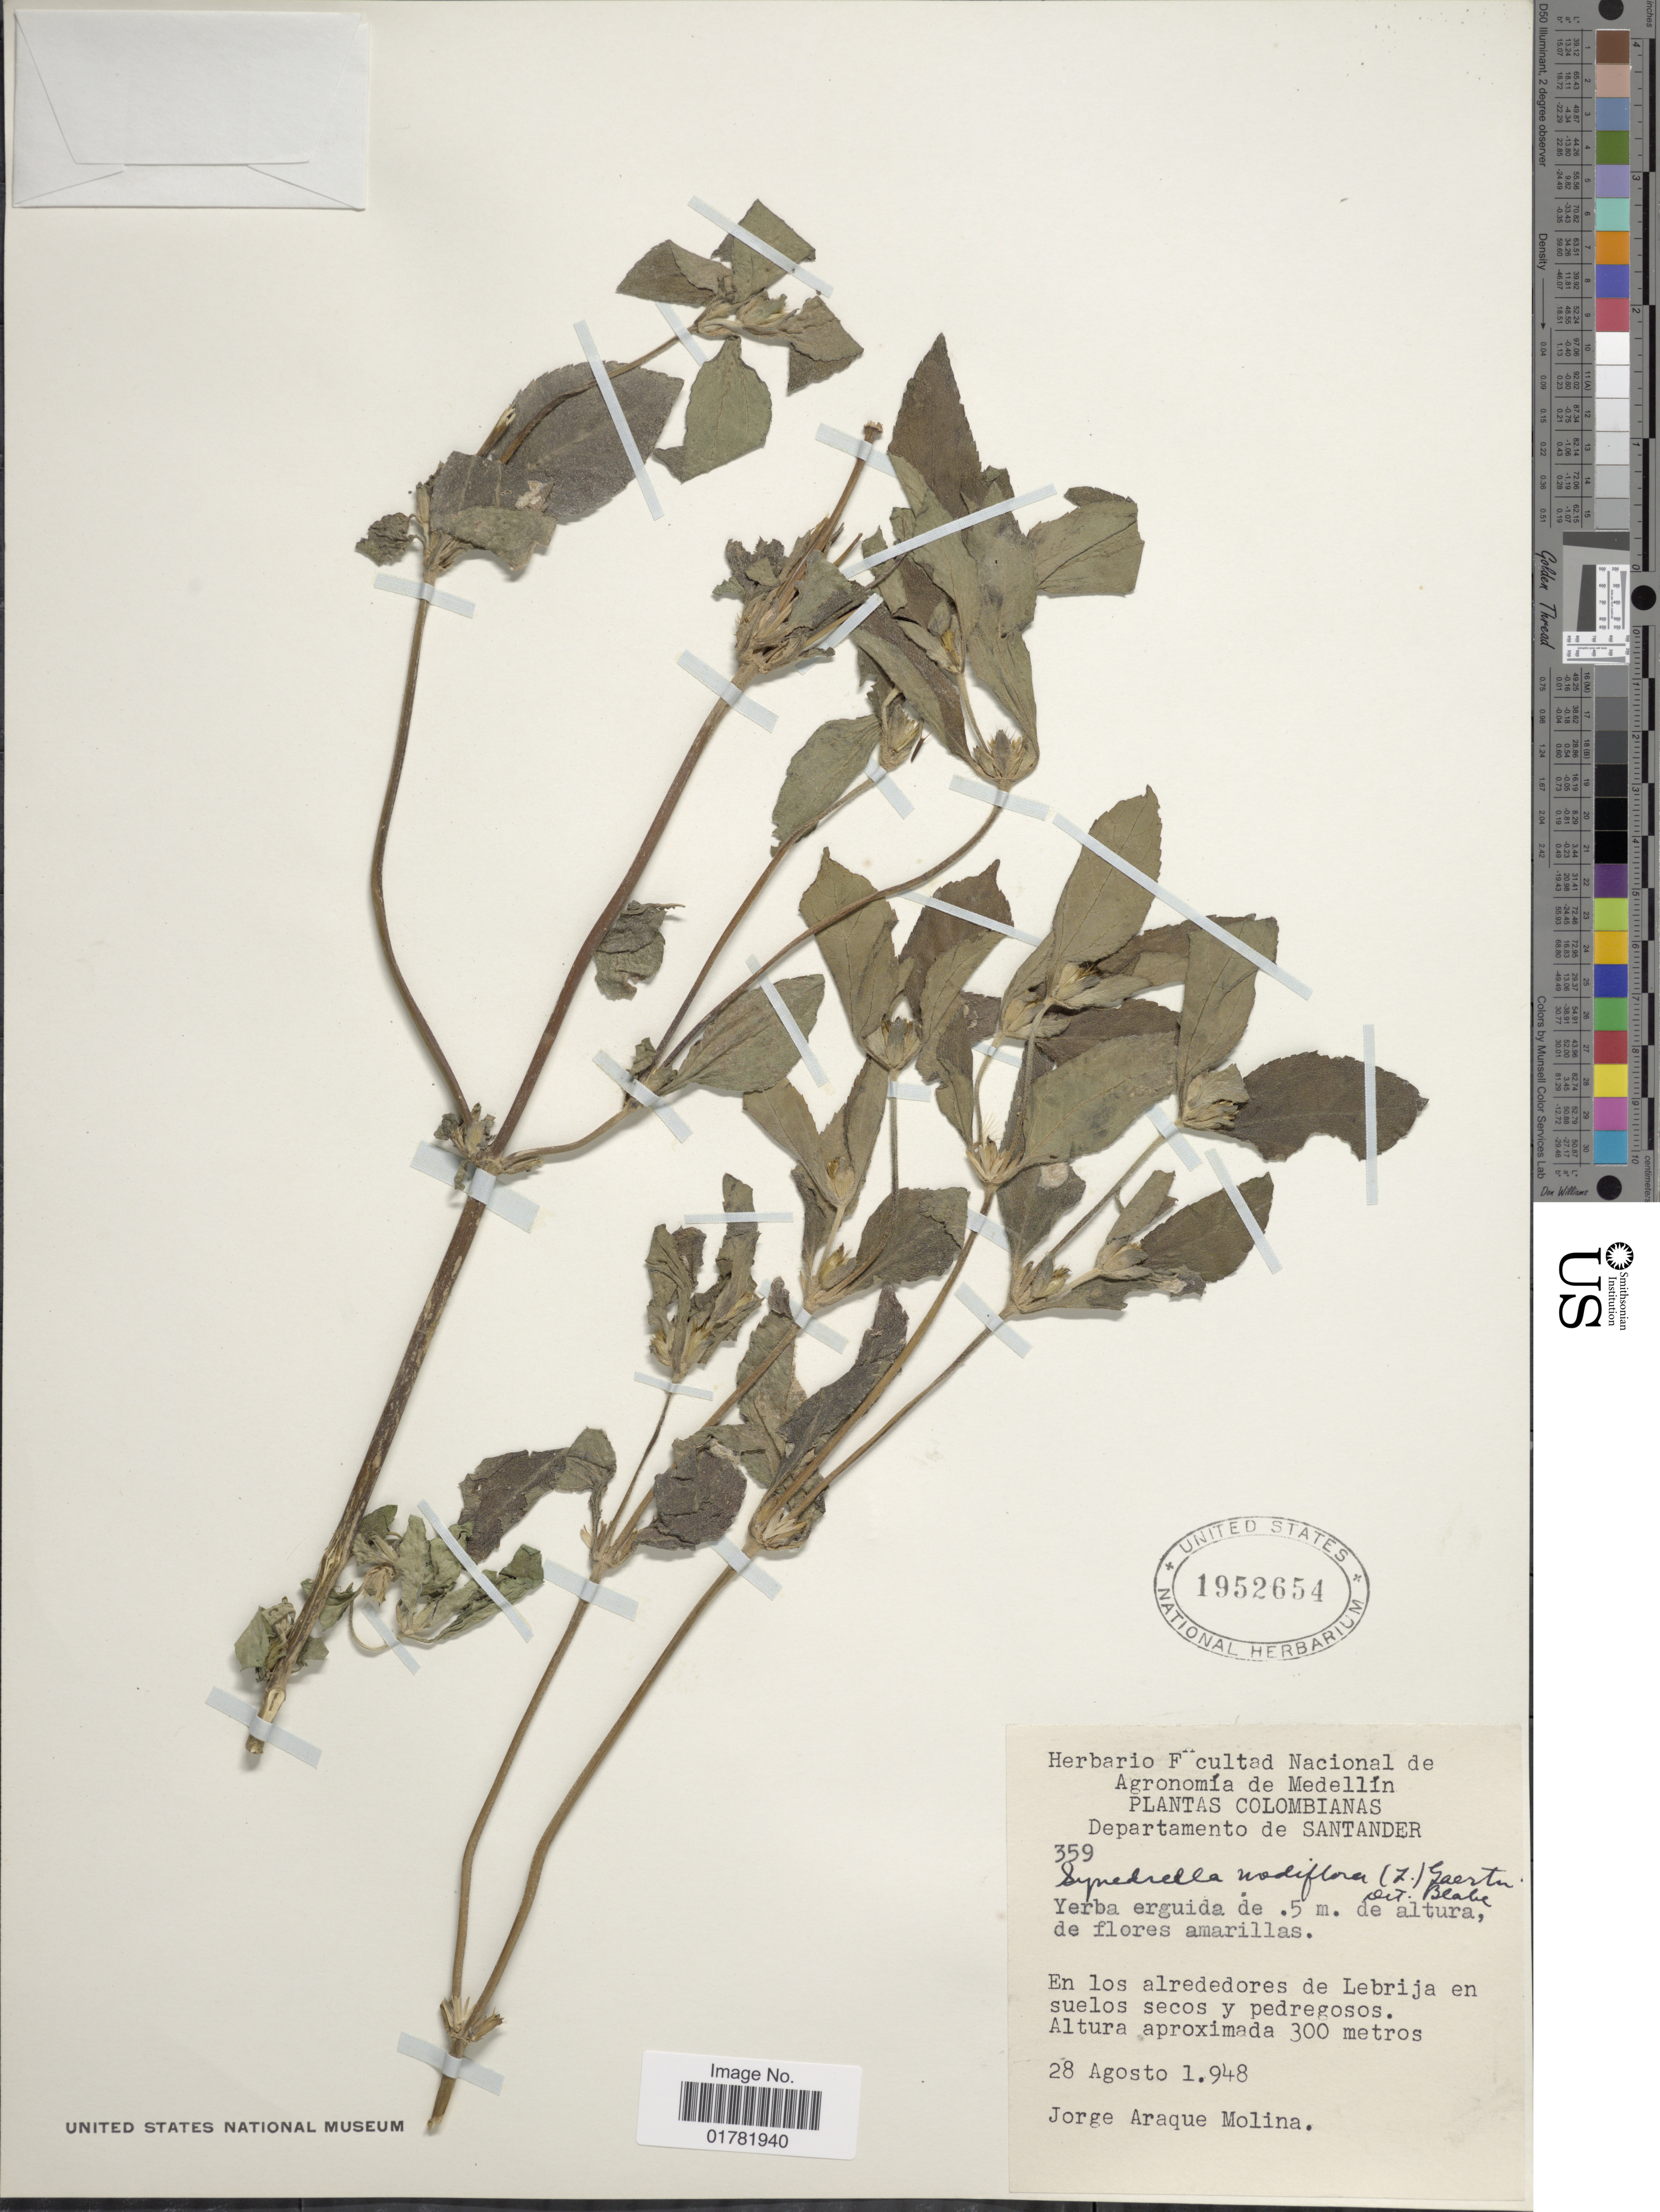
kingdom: Plantae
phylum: Tracheophyta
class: Magnoliopsida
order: Asterales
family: Asteraceae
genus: Synedrella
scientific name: Synedrella nodiflora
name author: (L.) Gaertn.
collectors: J. Araque Molina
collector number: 359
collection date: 1948-08-28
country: Colombia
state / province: Santander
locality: Departamento de Santander, El los alreddores de Lebrija en suelos secos y pedrogosos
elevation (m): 300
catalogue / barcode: US 1952654